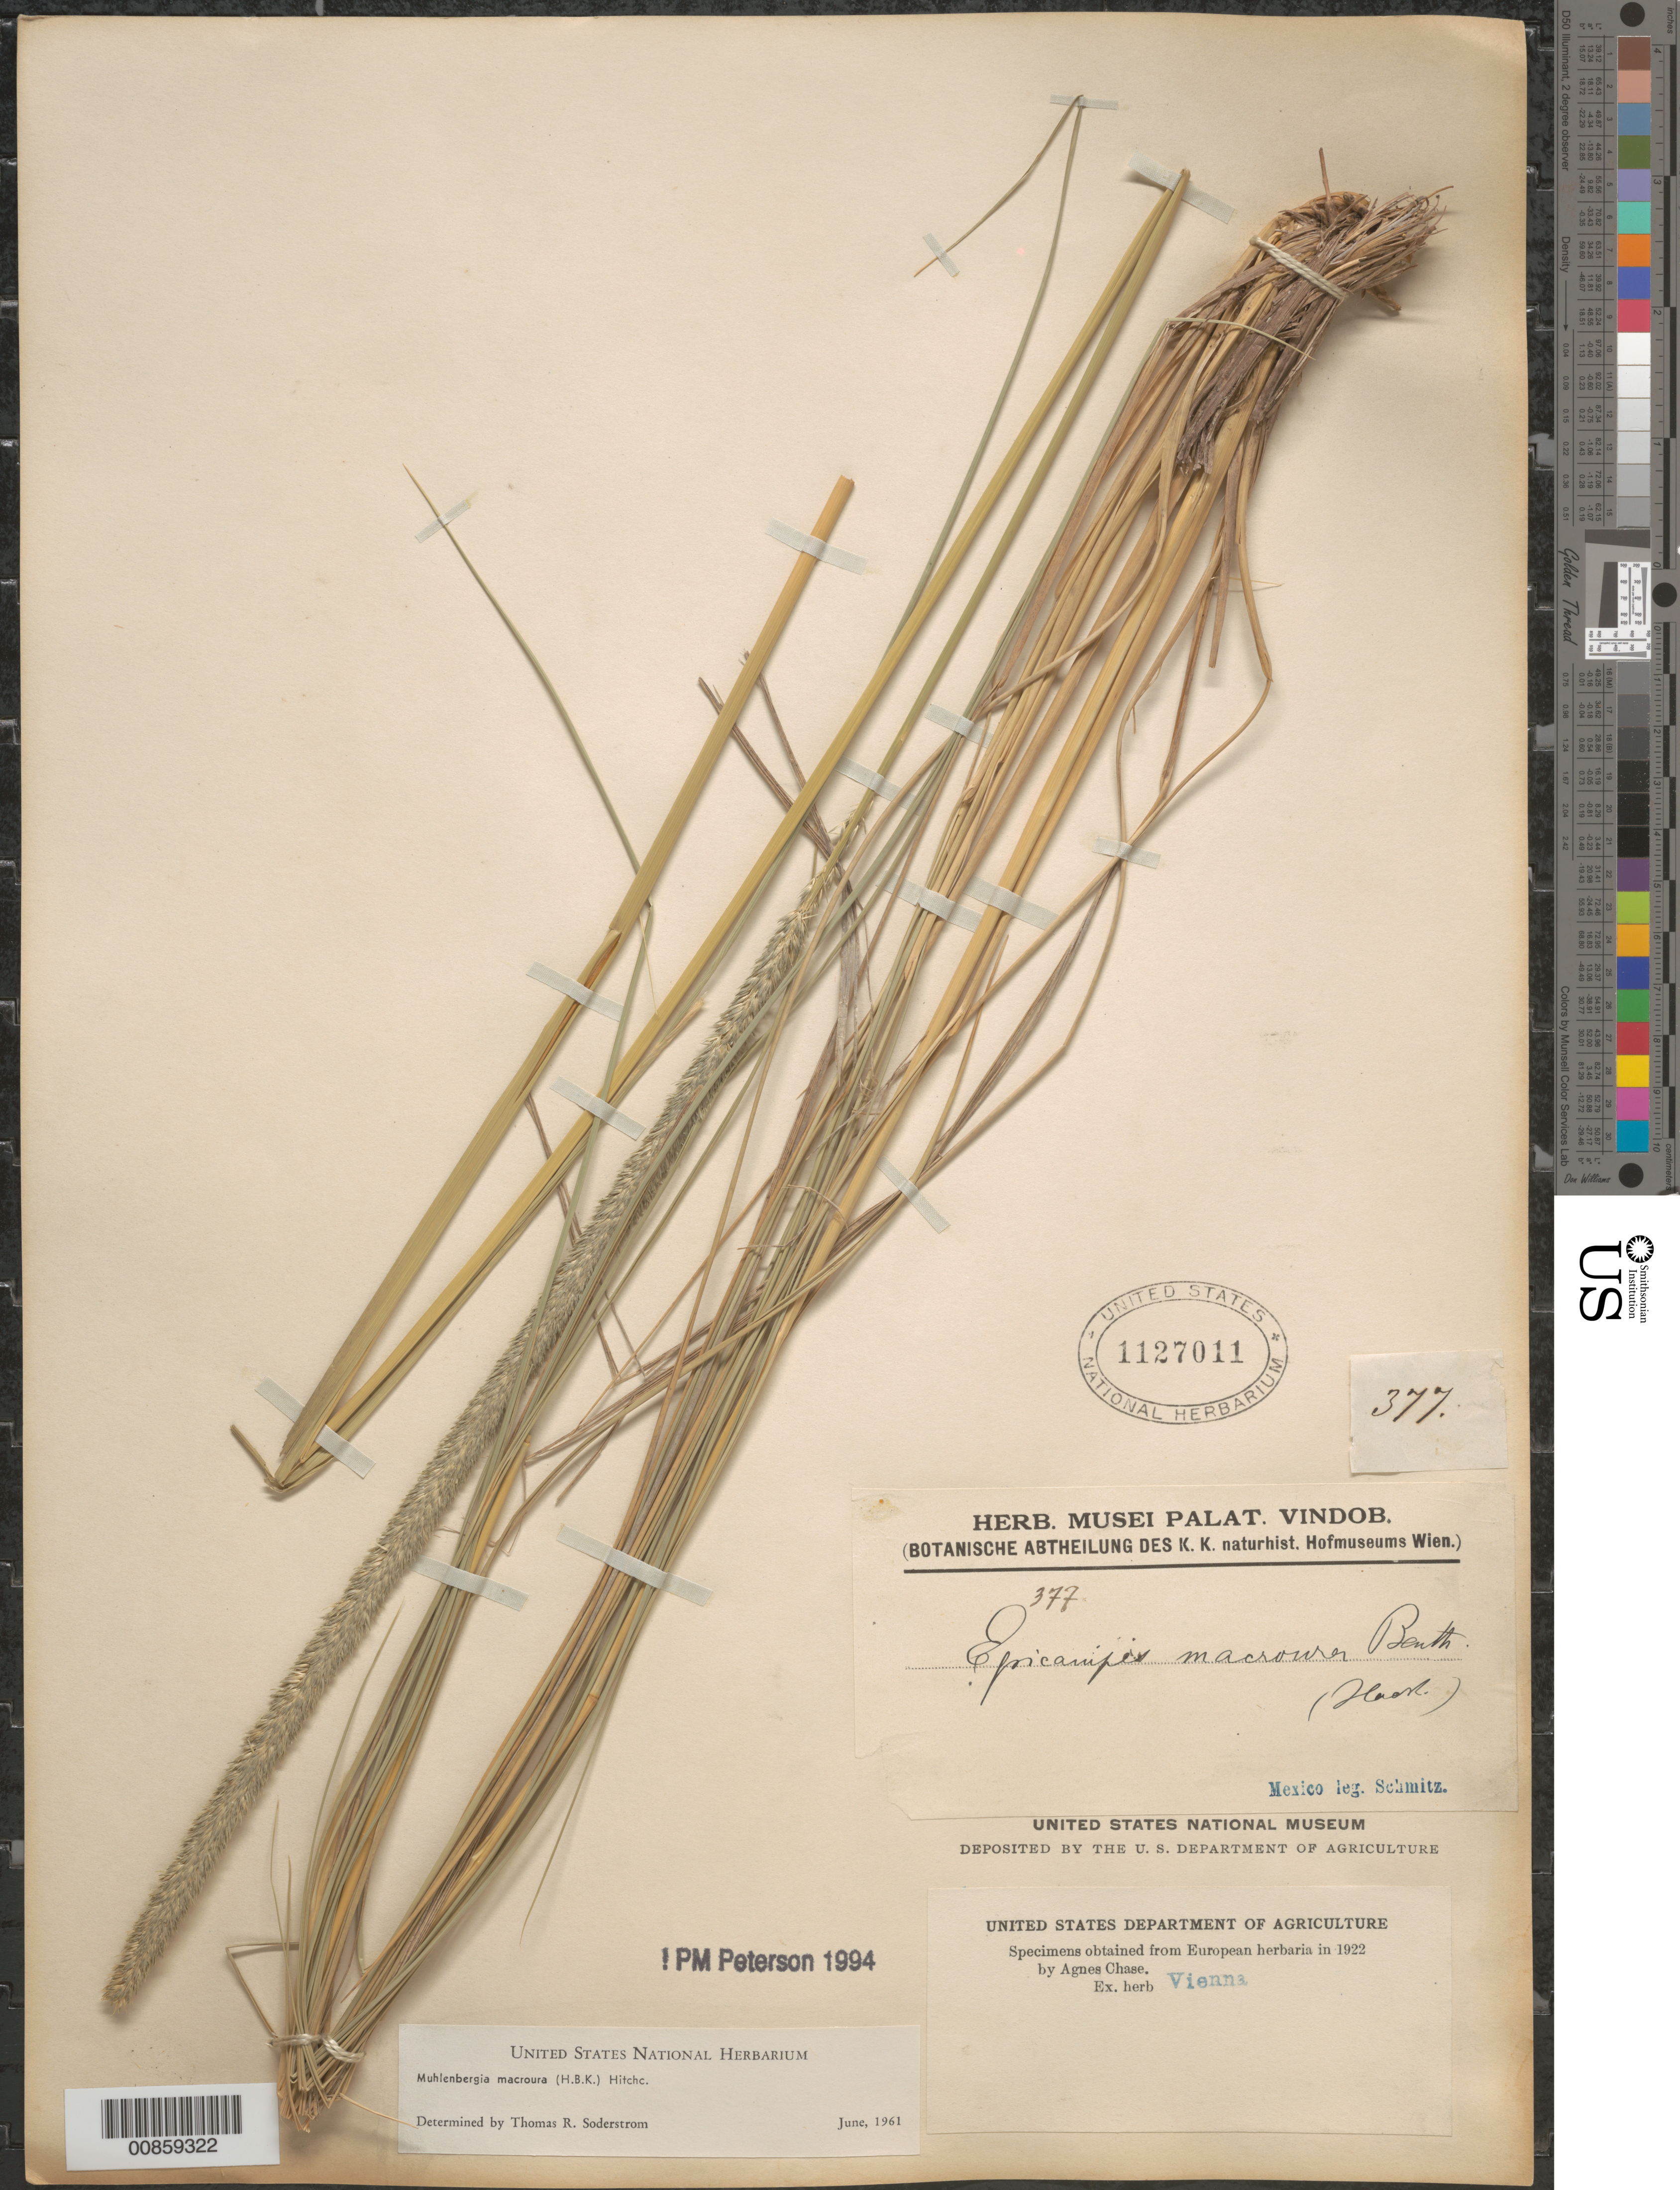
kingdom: Plantae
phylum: Tracheophyta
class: Liliopsida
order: Poales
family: Poaceae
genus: Muhlenbergia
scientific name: Muhlenbergia macroura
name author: (Kunth) Hitchc.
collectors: A. Schmitz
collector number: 377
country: Mexico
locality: Mexico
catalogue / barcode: US 1127011